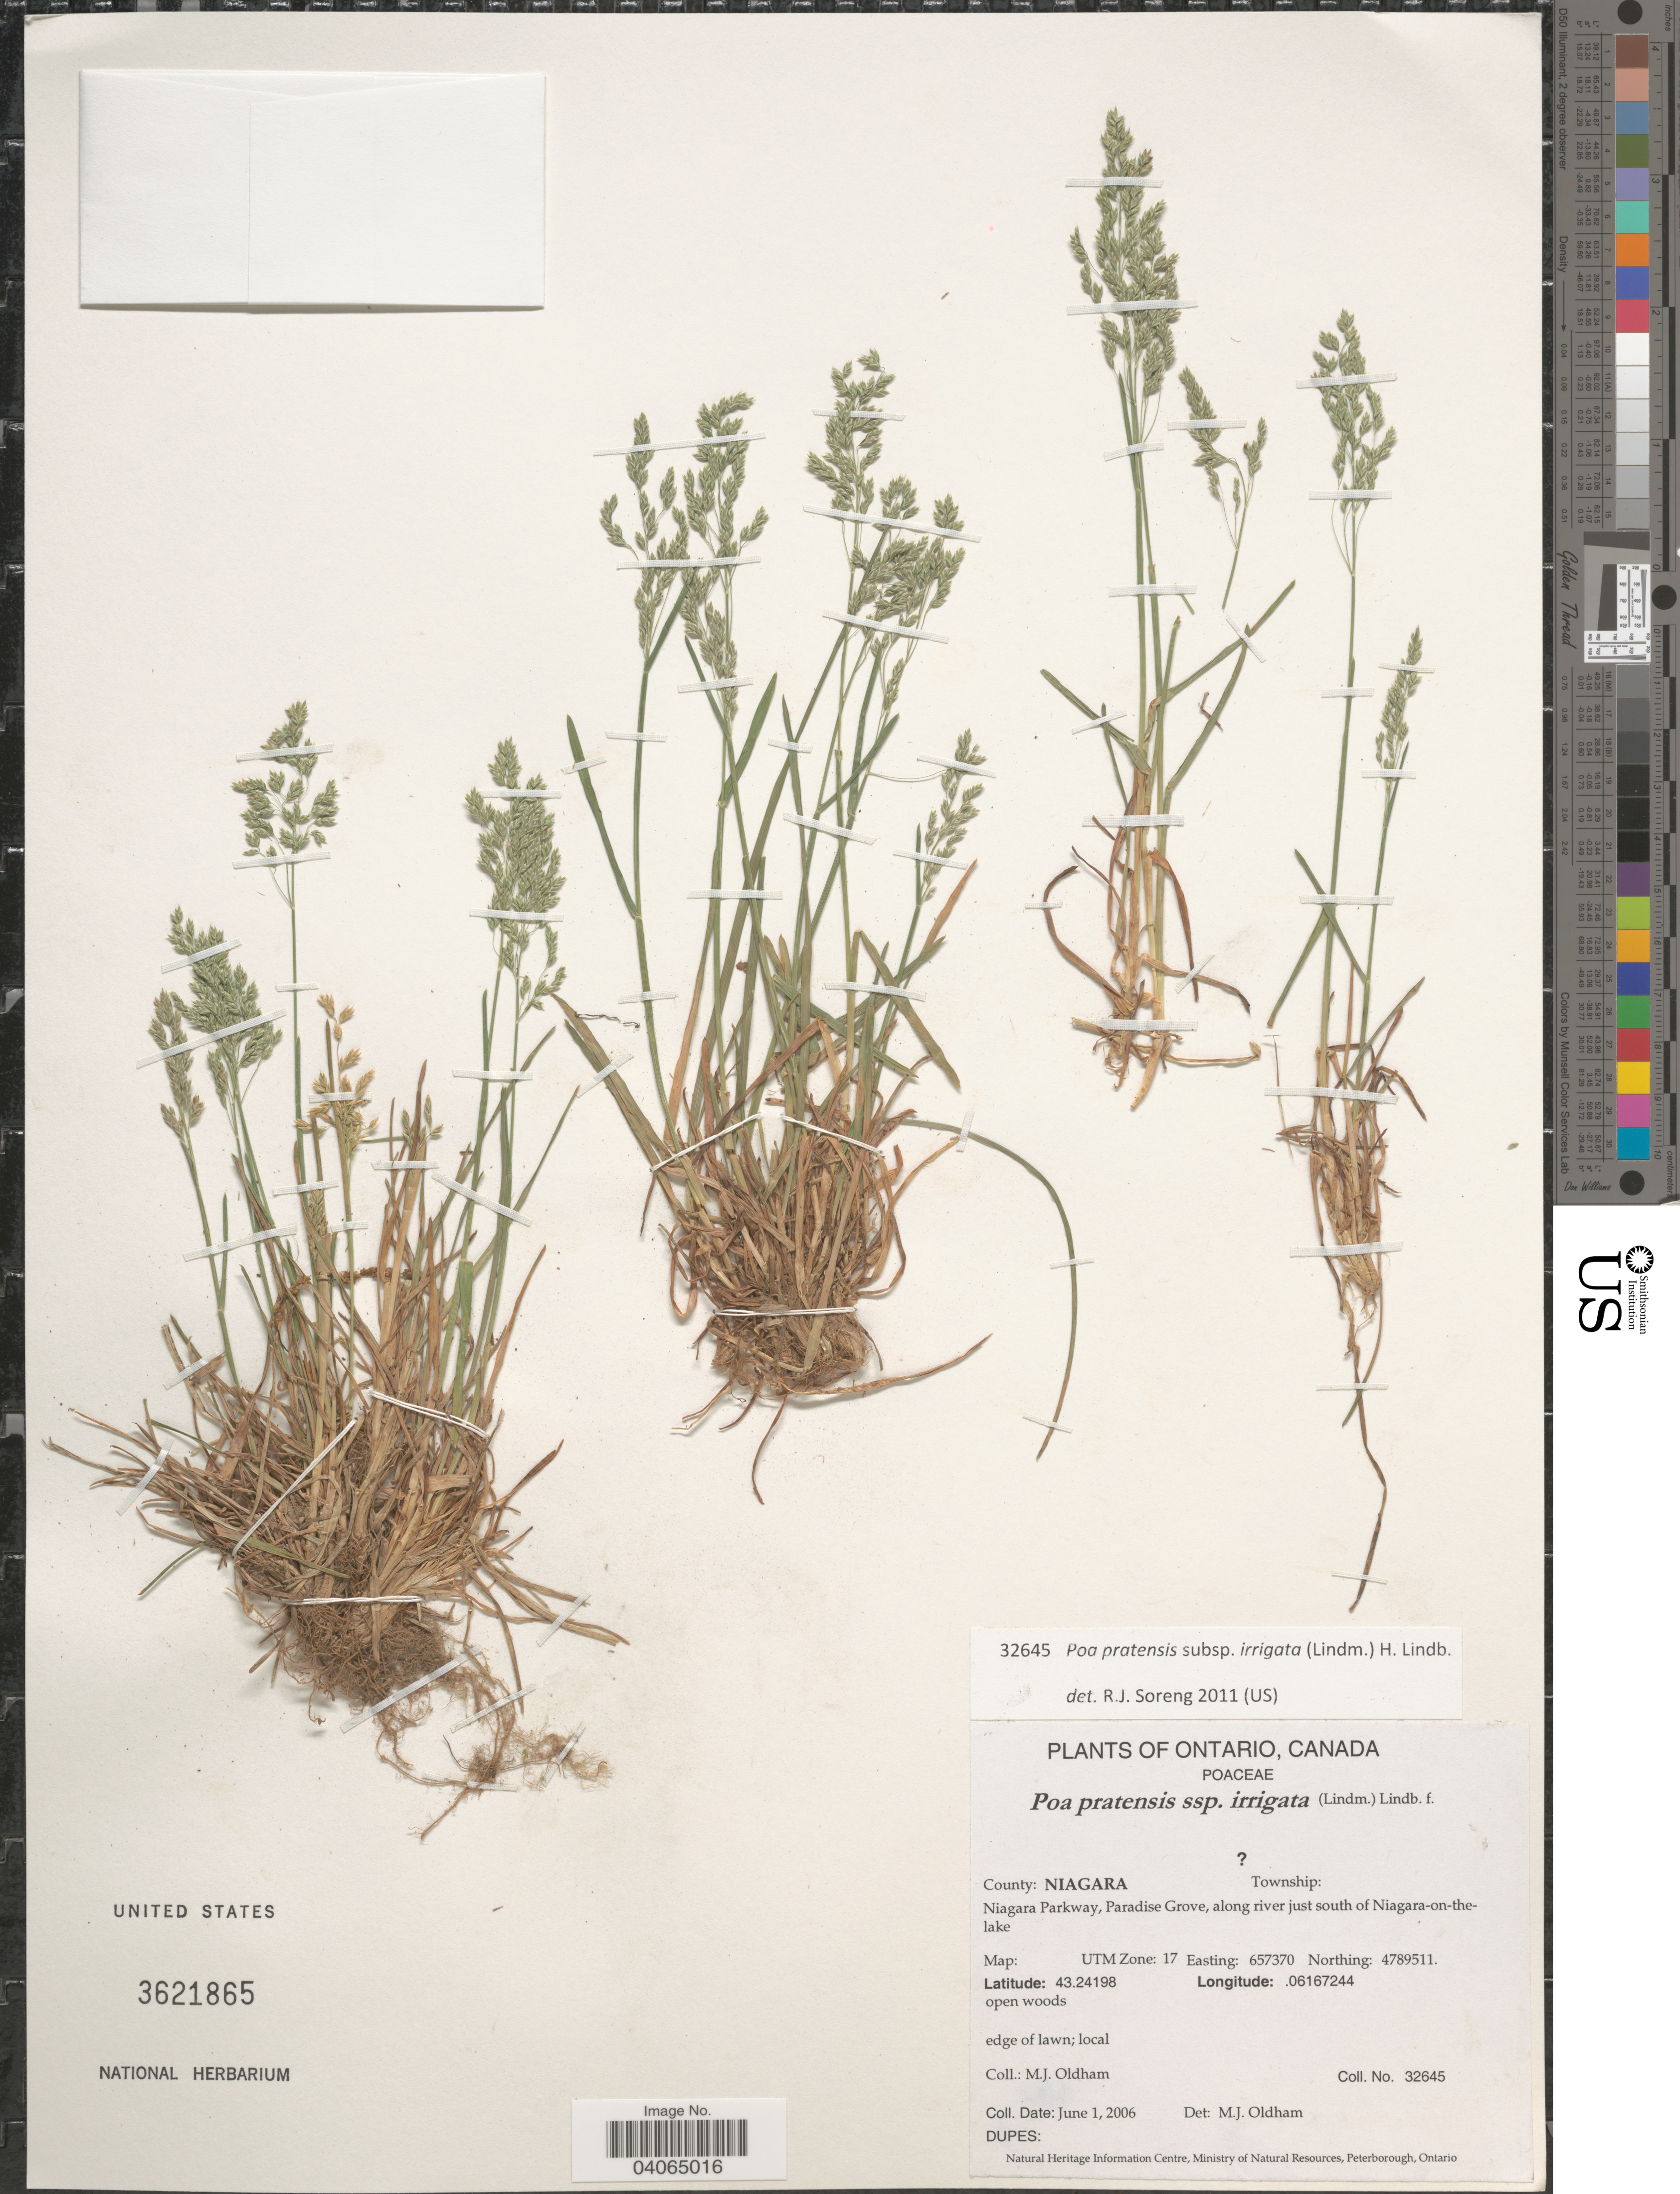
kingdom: Plantae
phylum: Tracheophyta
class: Liliopsida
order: Poales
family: Poaceae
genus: Poa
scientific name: Poa pratensis subsp. irrigata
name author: (Lindm.) H. Lindb.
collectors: M. Oldham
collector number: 32645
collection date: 2006-06-01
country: Canada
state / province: Ontario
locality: County: Niagara. Niagara Parkway, Paradise Grove, along river just south of Niagara-on-the-lake. UTM Zone: 17 Easting: 657370 Northing: 4789511.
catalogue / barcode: US 3621865